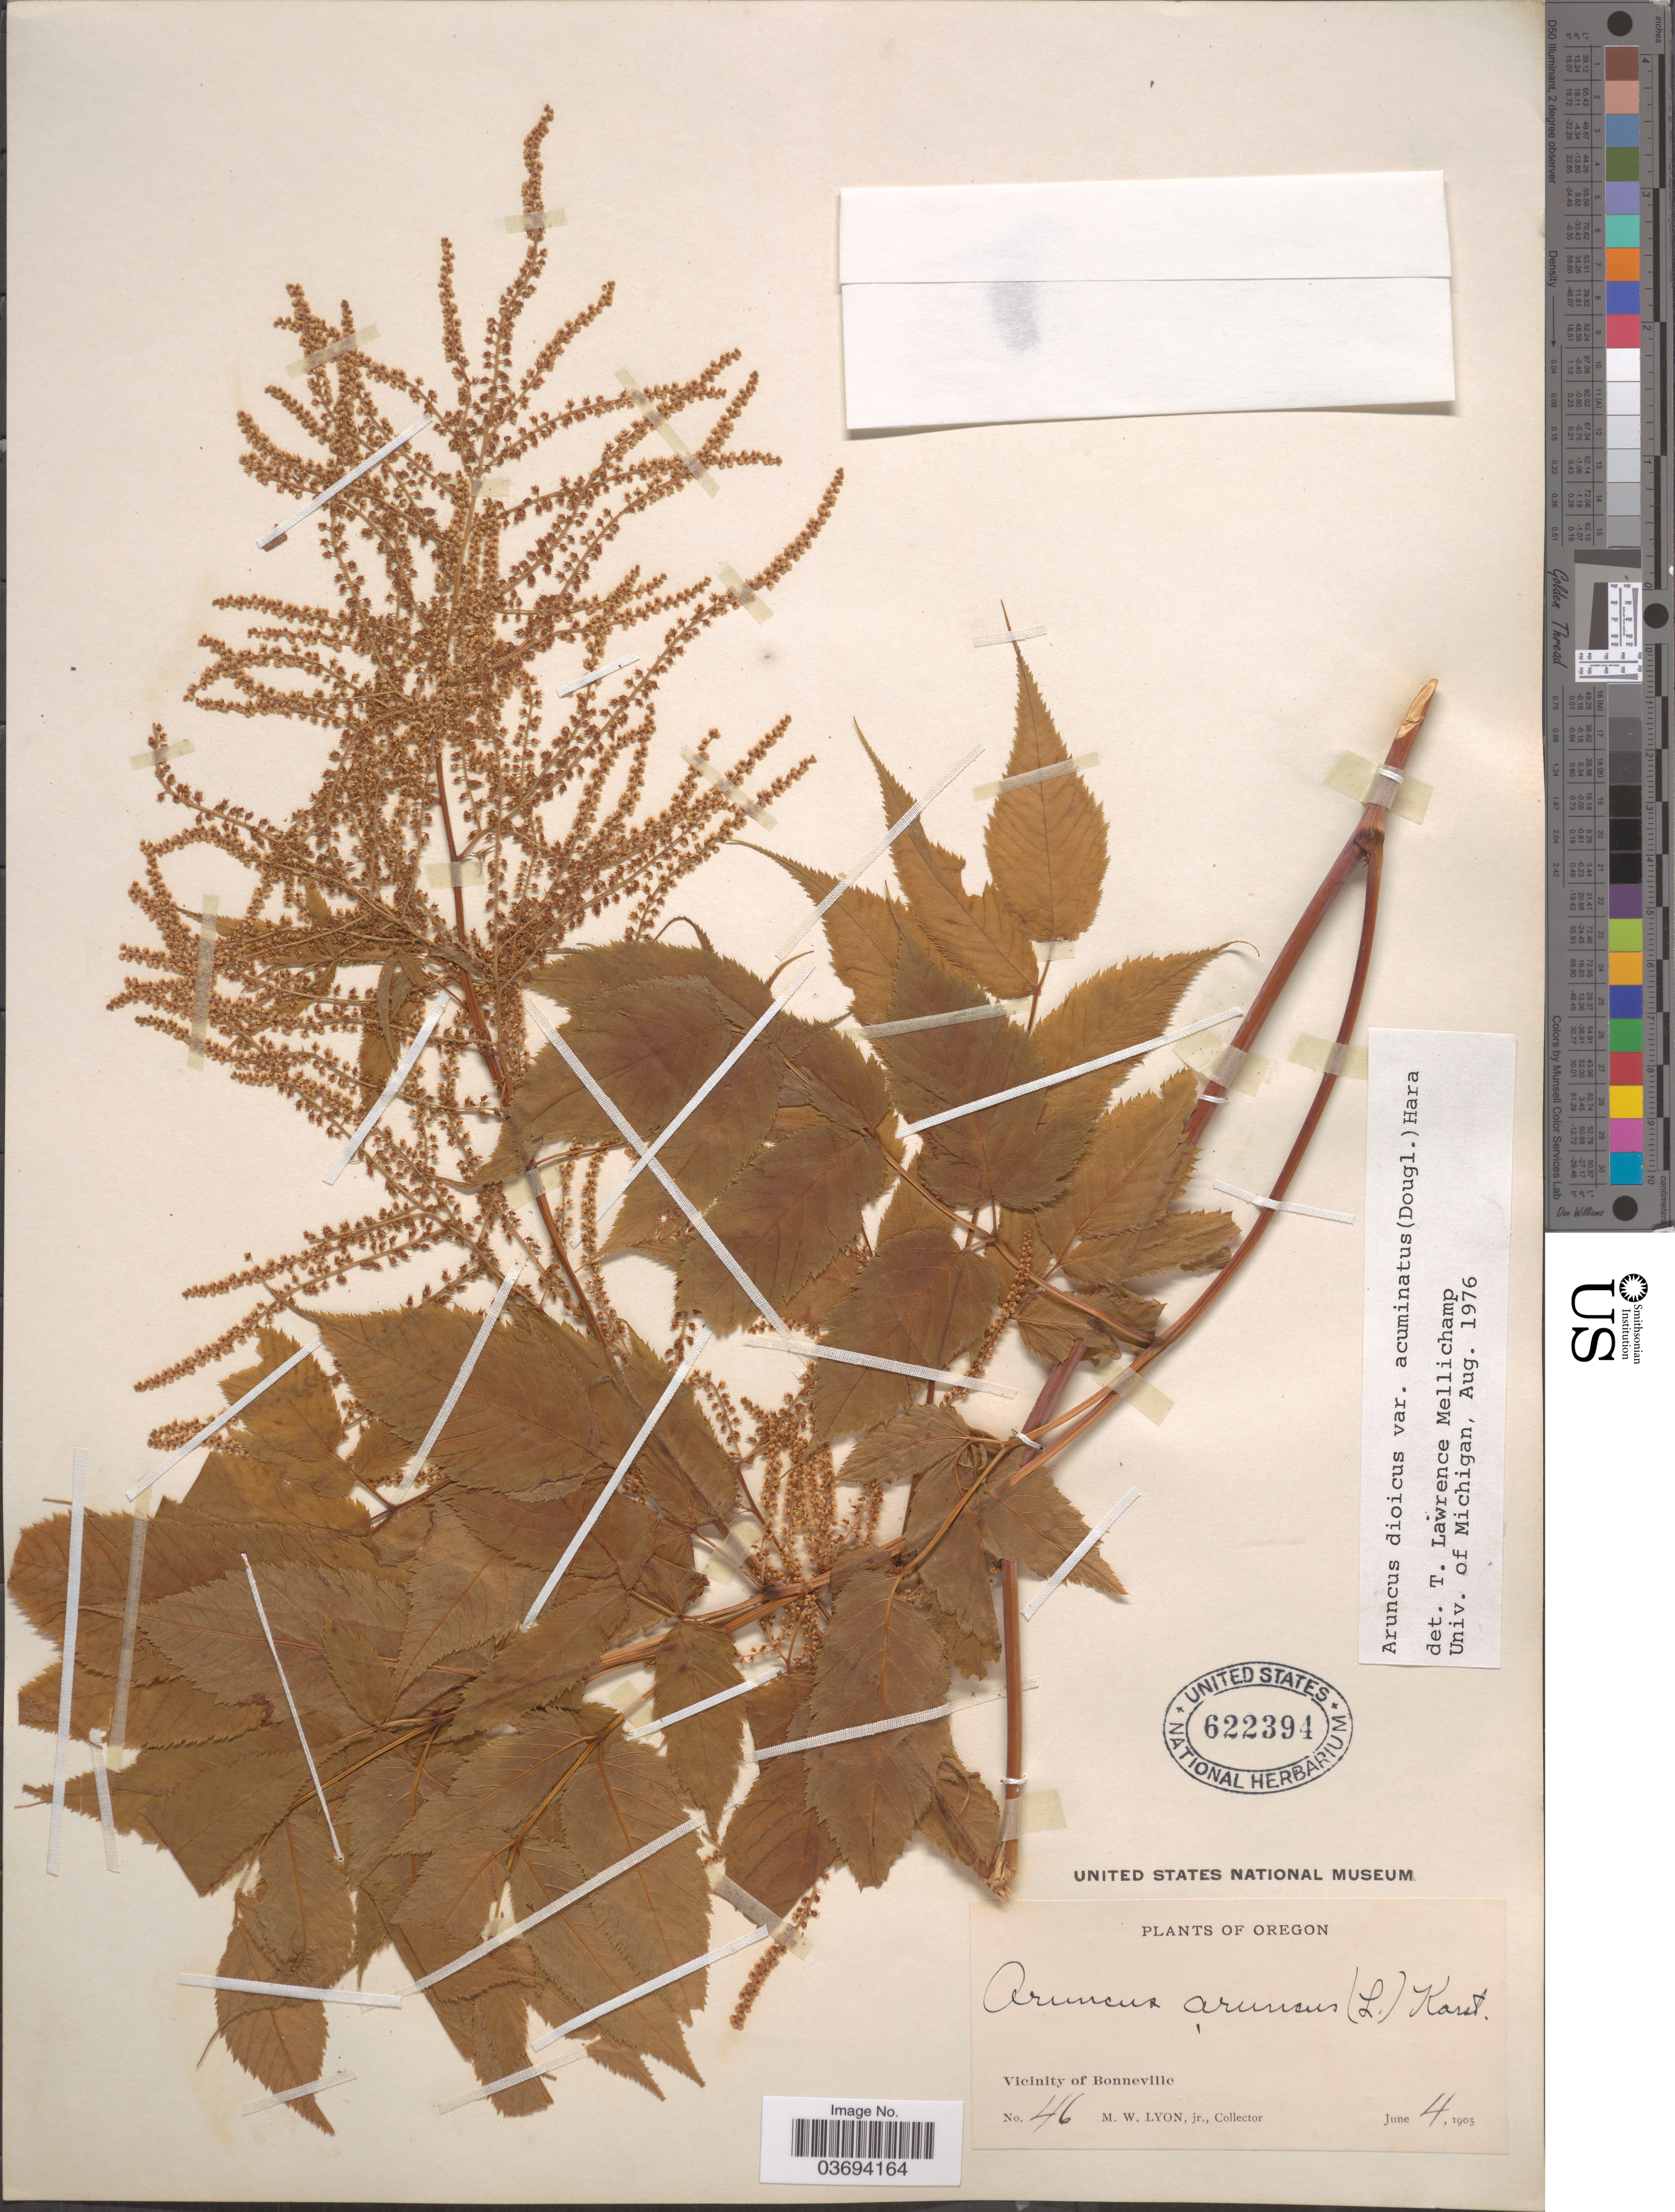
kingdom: Plantae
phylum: Tracheophyta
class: Magnoliopsida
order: Rosales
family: Rosaceae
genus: Aruncus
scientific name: Aruncus dioicus var. acuminatus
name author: (Rydb.) H. Hara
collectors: M. Lyon Jr.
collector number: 46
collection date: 1905-06-04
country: United States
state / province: Oregon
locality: Vicinity of Bonneville.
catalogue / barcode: US 622394